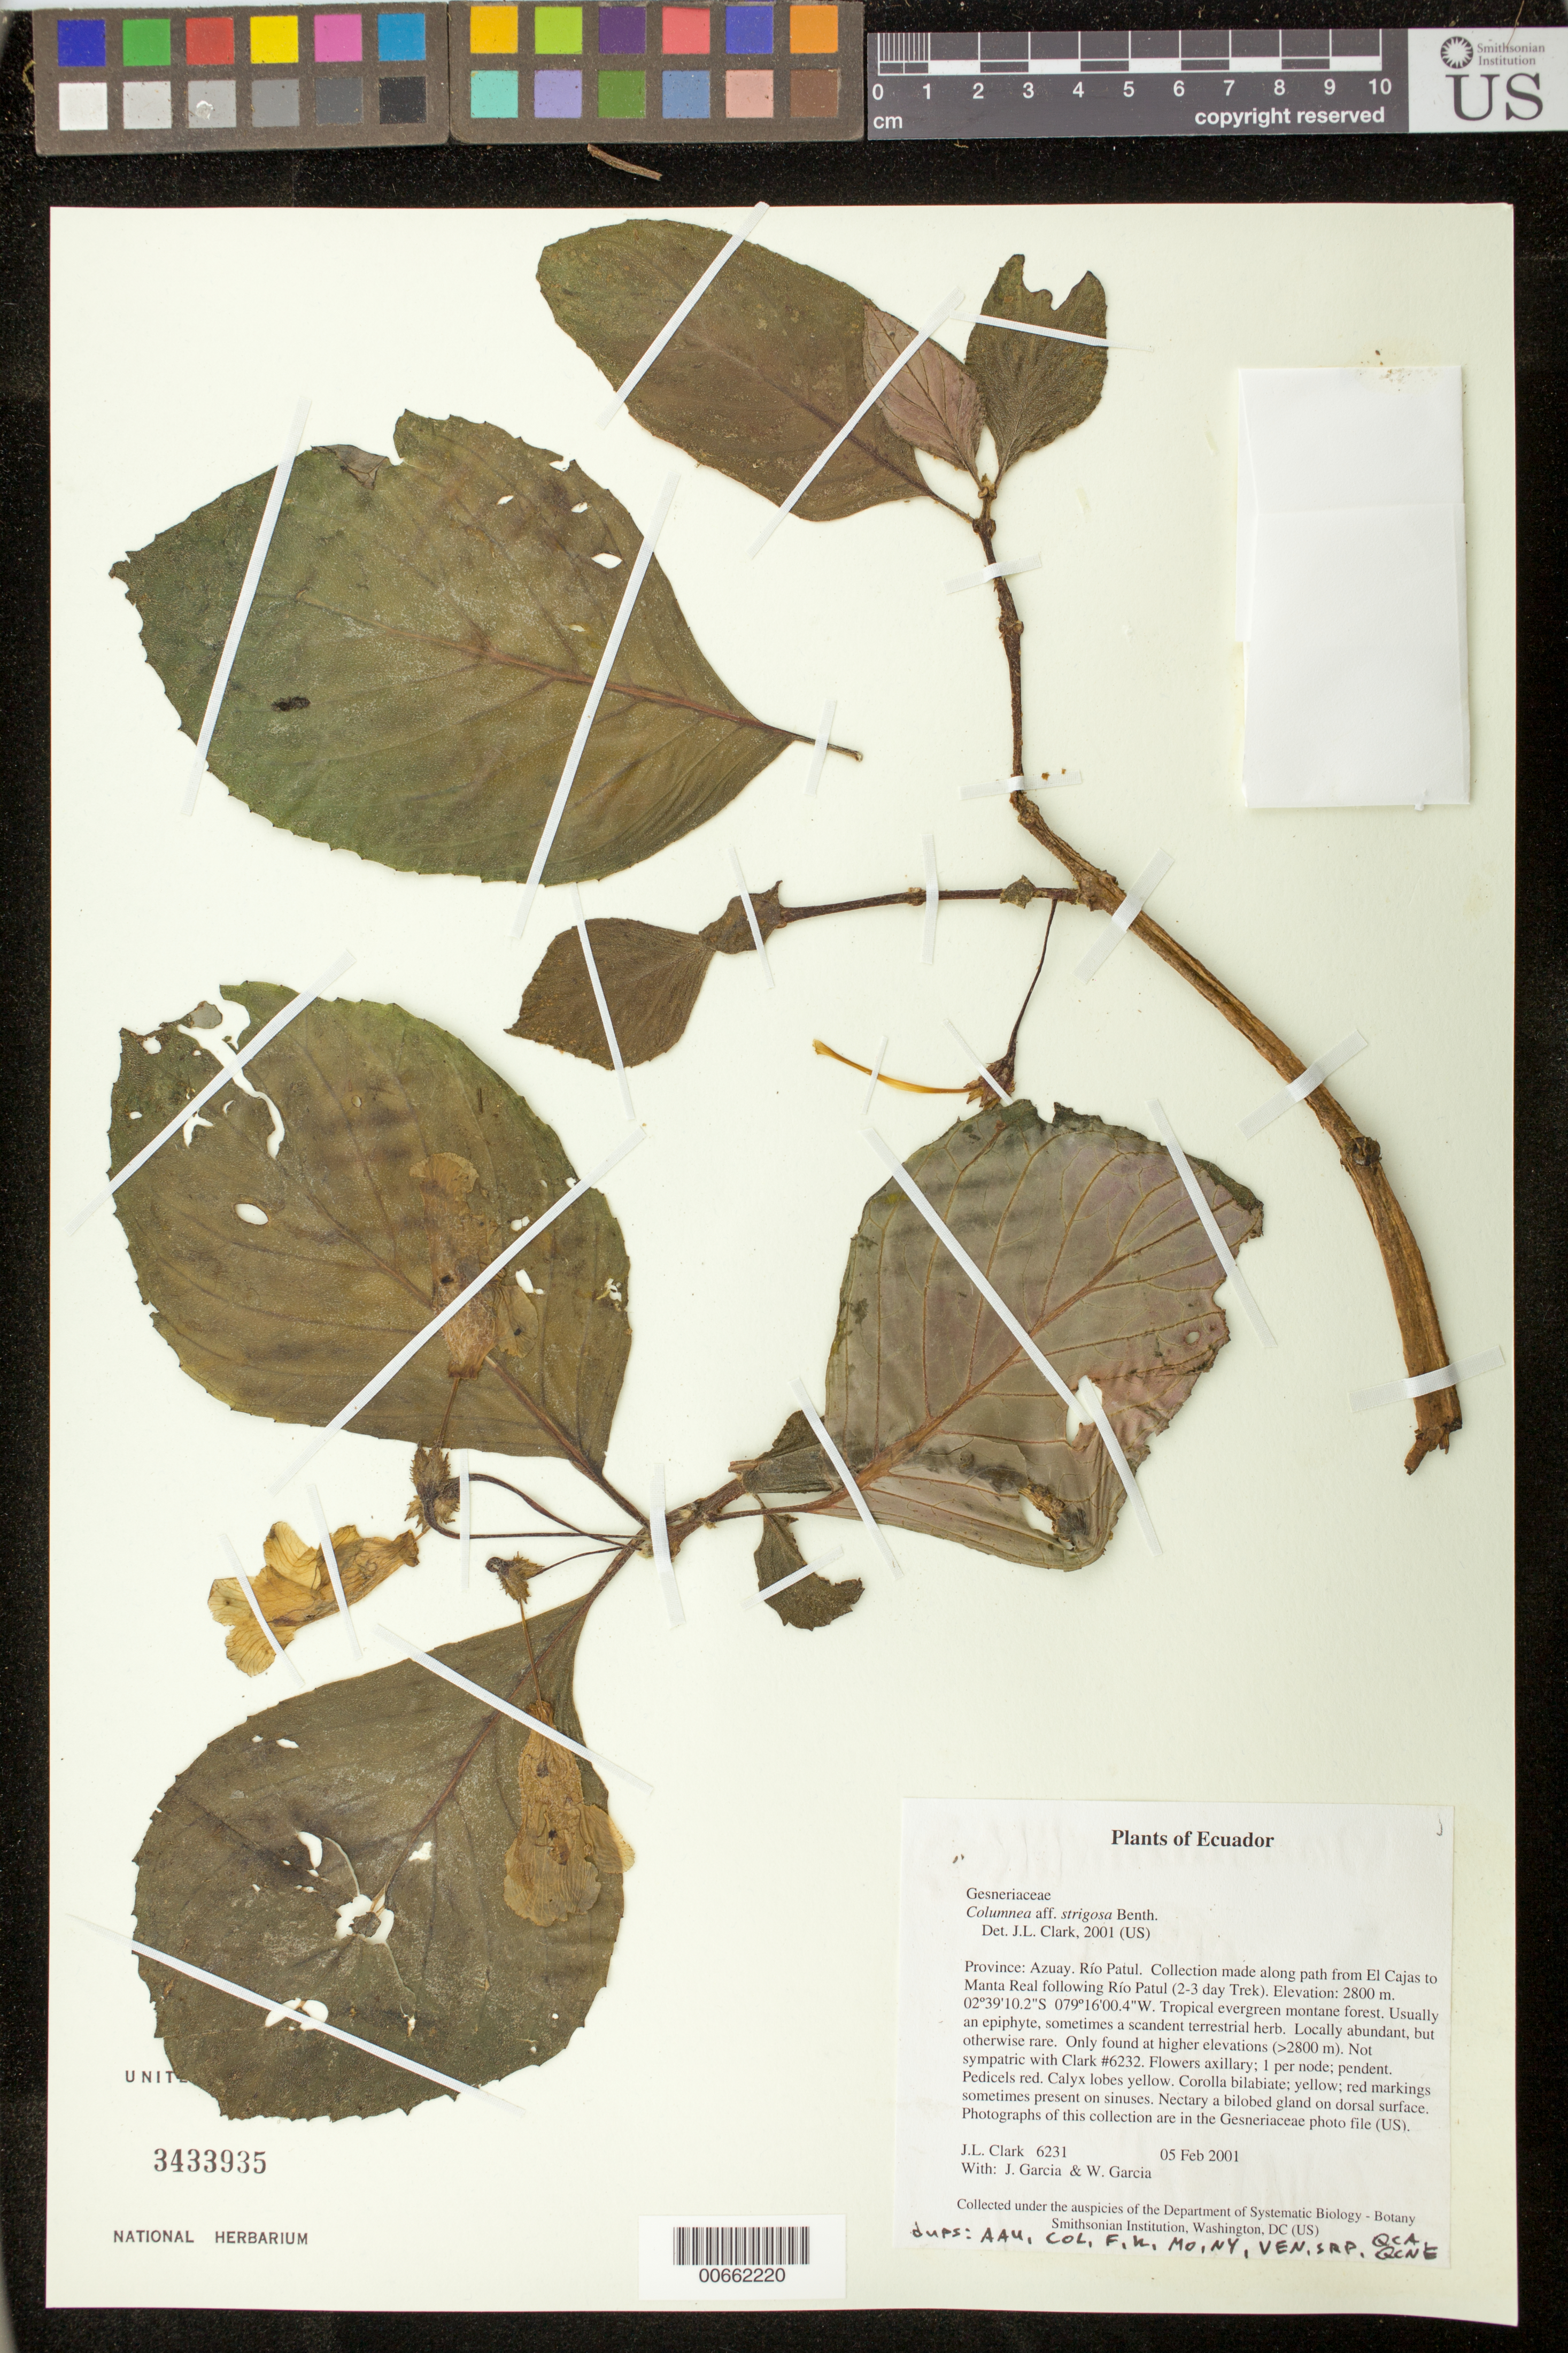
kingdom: Plantae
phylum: Tracheophyta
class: Magnoliopsida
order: Lamiales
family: Gesneriaceae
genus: Columnea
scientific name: Columnea strigosa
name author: Benth.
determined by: Clark, J. L., (SEL), The Marie Selby Botanical Garden (UNITED STATES)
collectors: J. L. Clark, J. Garcia & W. Garcia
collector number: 6231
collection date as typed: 05 Feb 2001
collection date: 2001-02-05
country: Ecuador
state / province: Azuay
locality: Río Patul. Collection made along path from El Cajas to Manta Real following Río Patul (2-3 day Trek).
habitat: Tropical evergreen montane forest.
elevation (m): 2800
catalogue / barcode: US 3433935